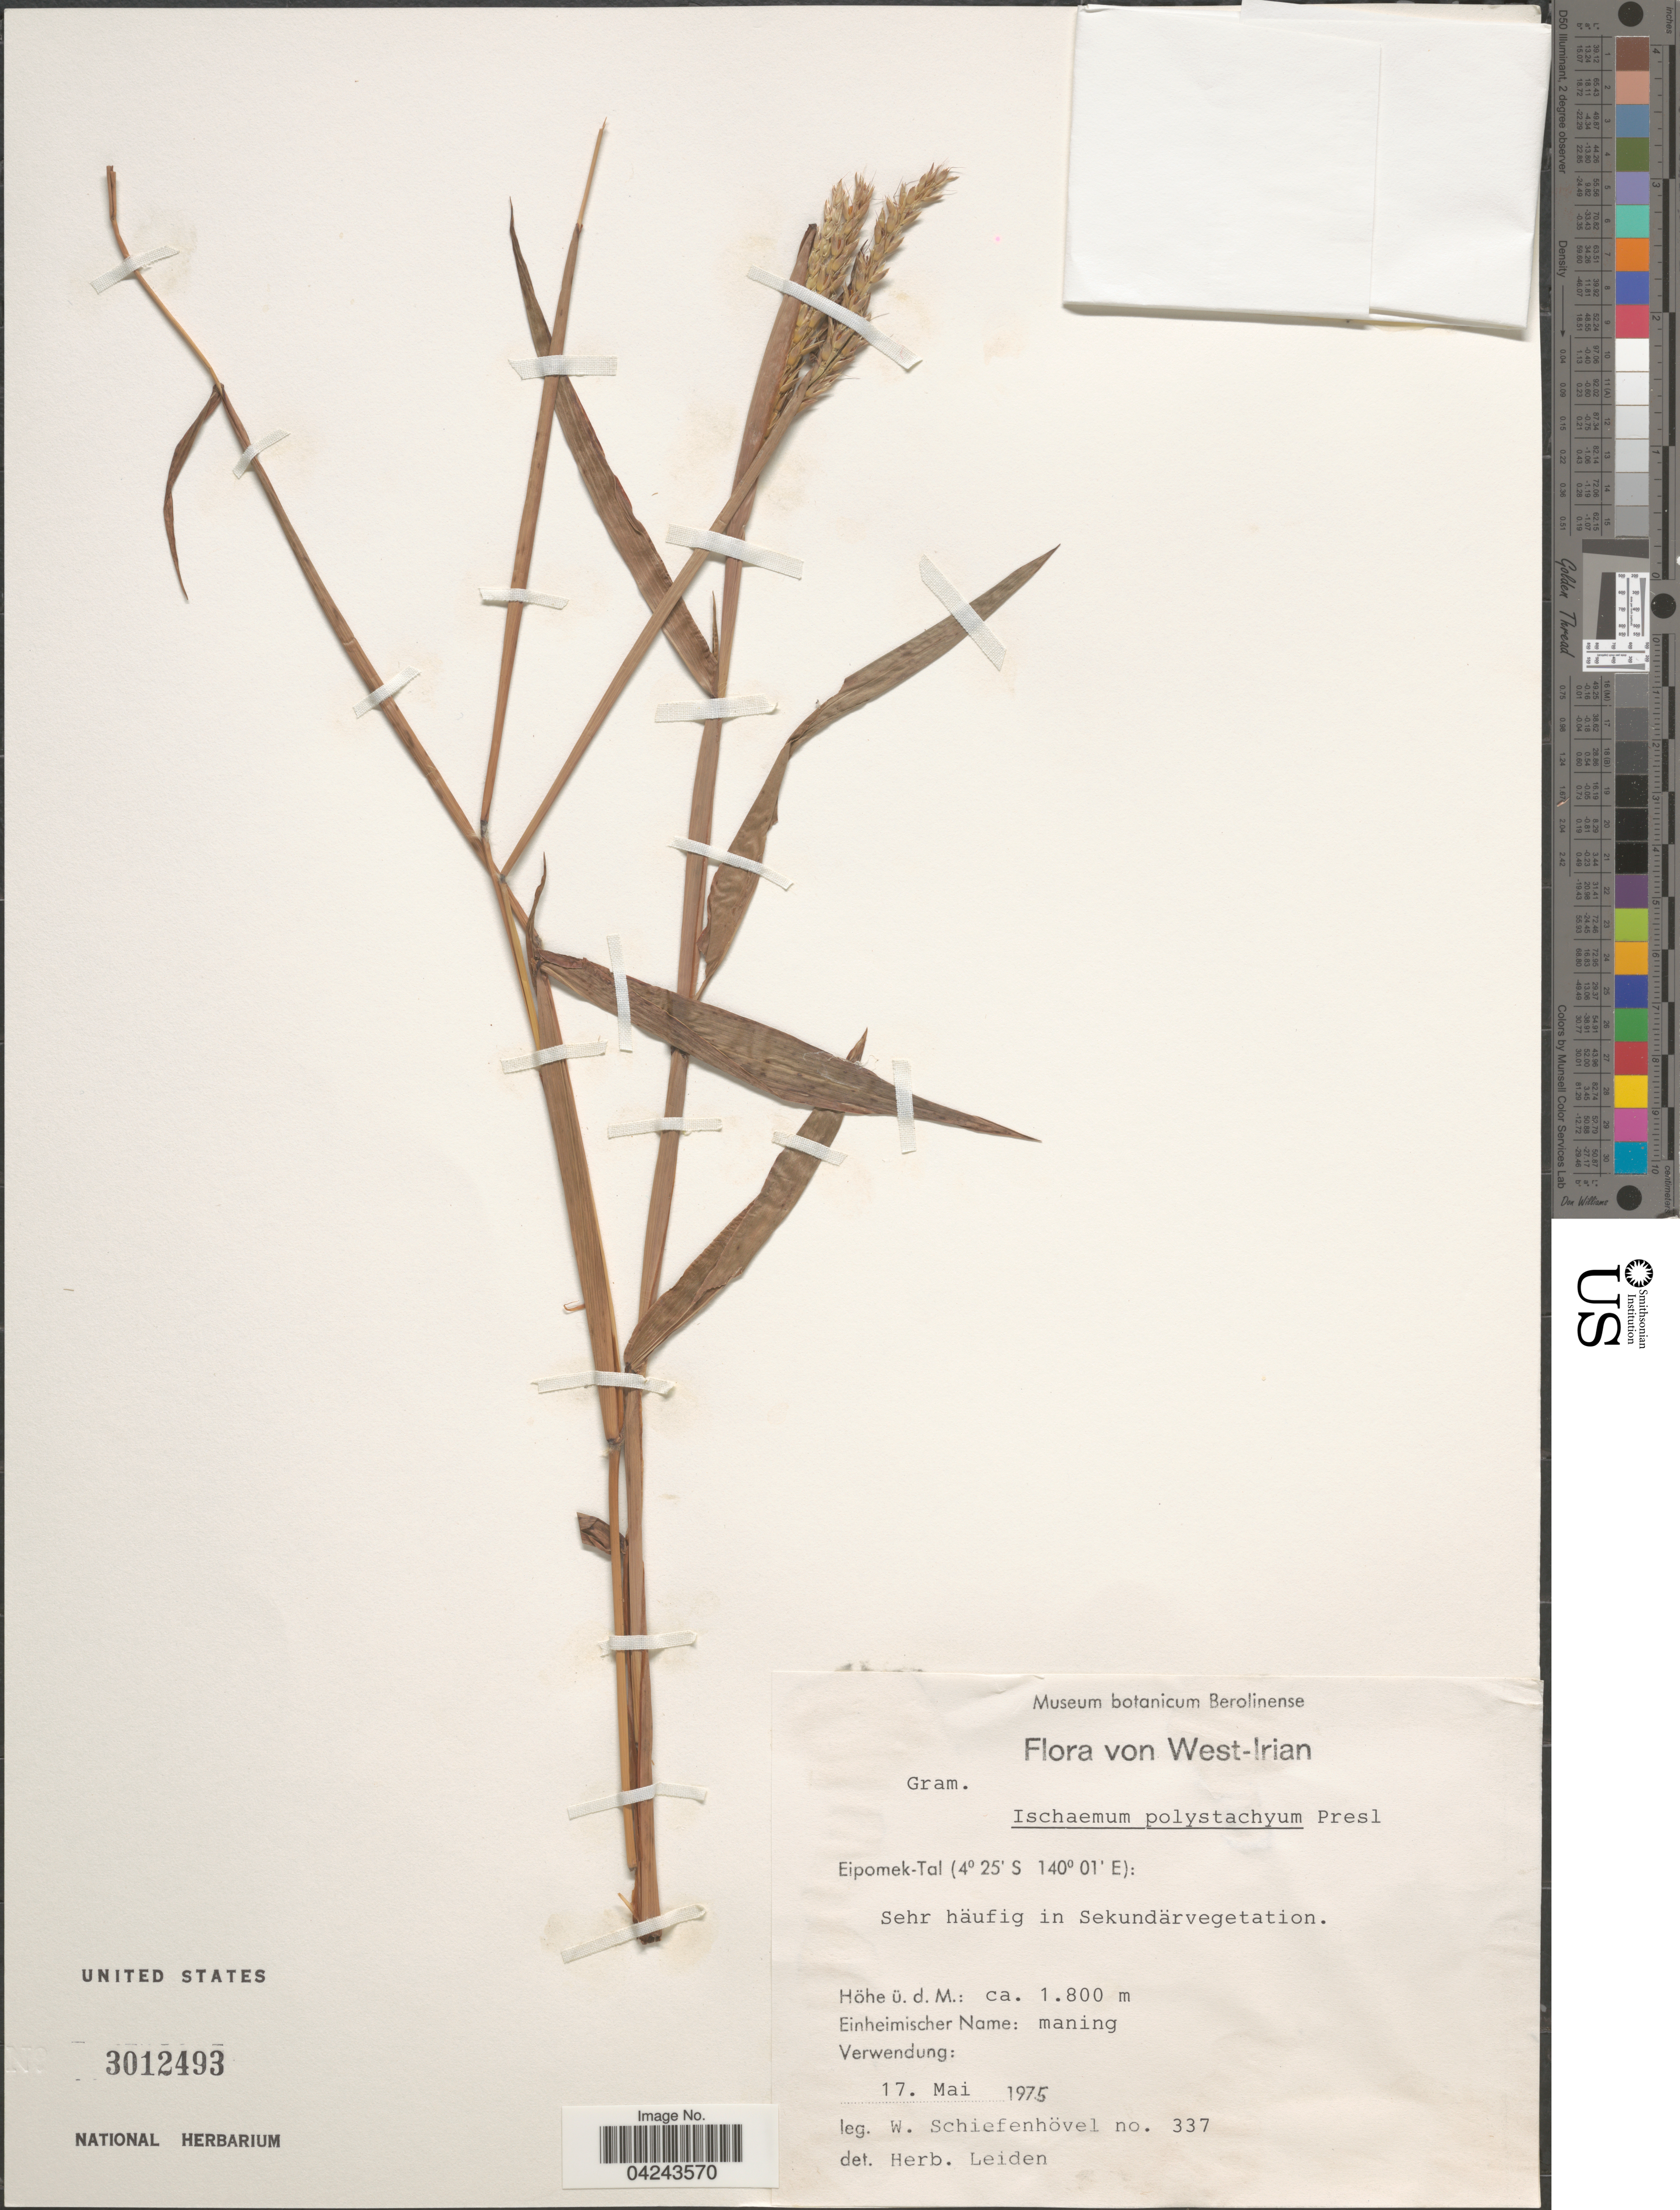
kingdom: Plantae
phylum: Tracheophyta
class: Liliopsida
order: Poales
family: Poaceae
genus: Ischaemum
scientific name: Ischaemum polystachyum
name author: J. Presl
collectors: W. Schiefenhövel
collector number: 337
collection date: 1975-05-17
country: Indonesia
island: New Guinea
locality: West-Irian. Eipomek-Tal.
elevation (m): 1800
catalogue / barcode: US 3012493